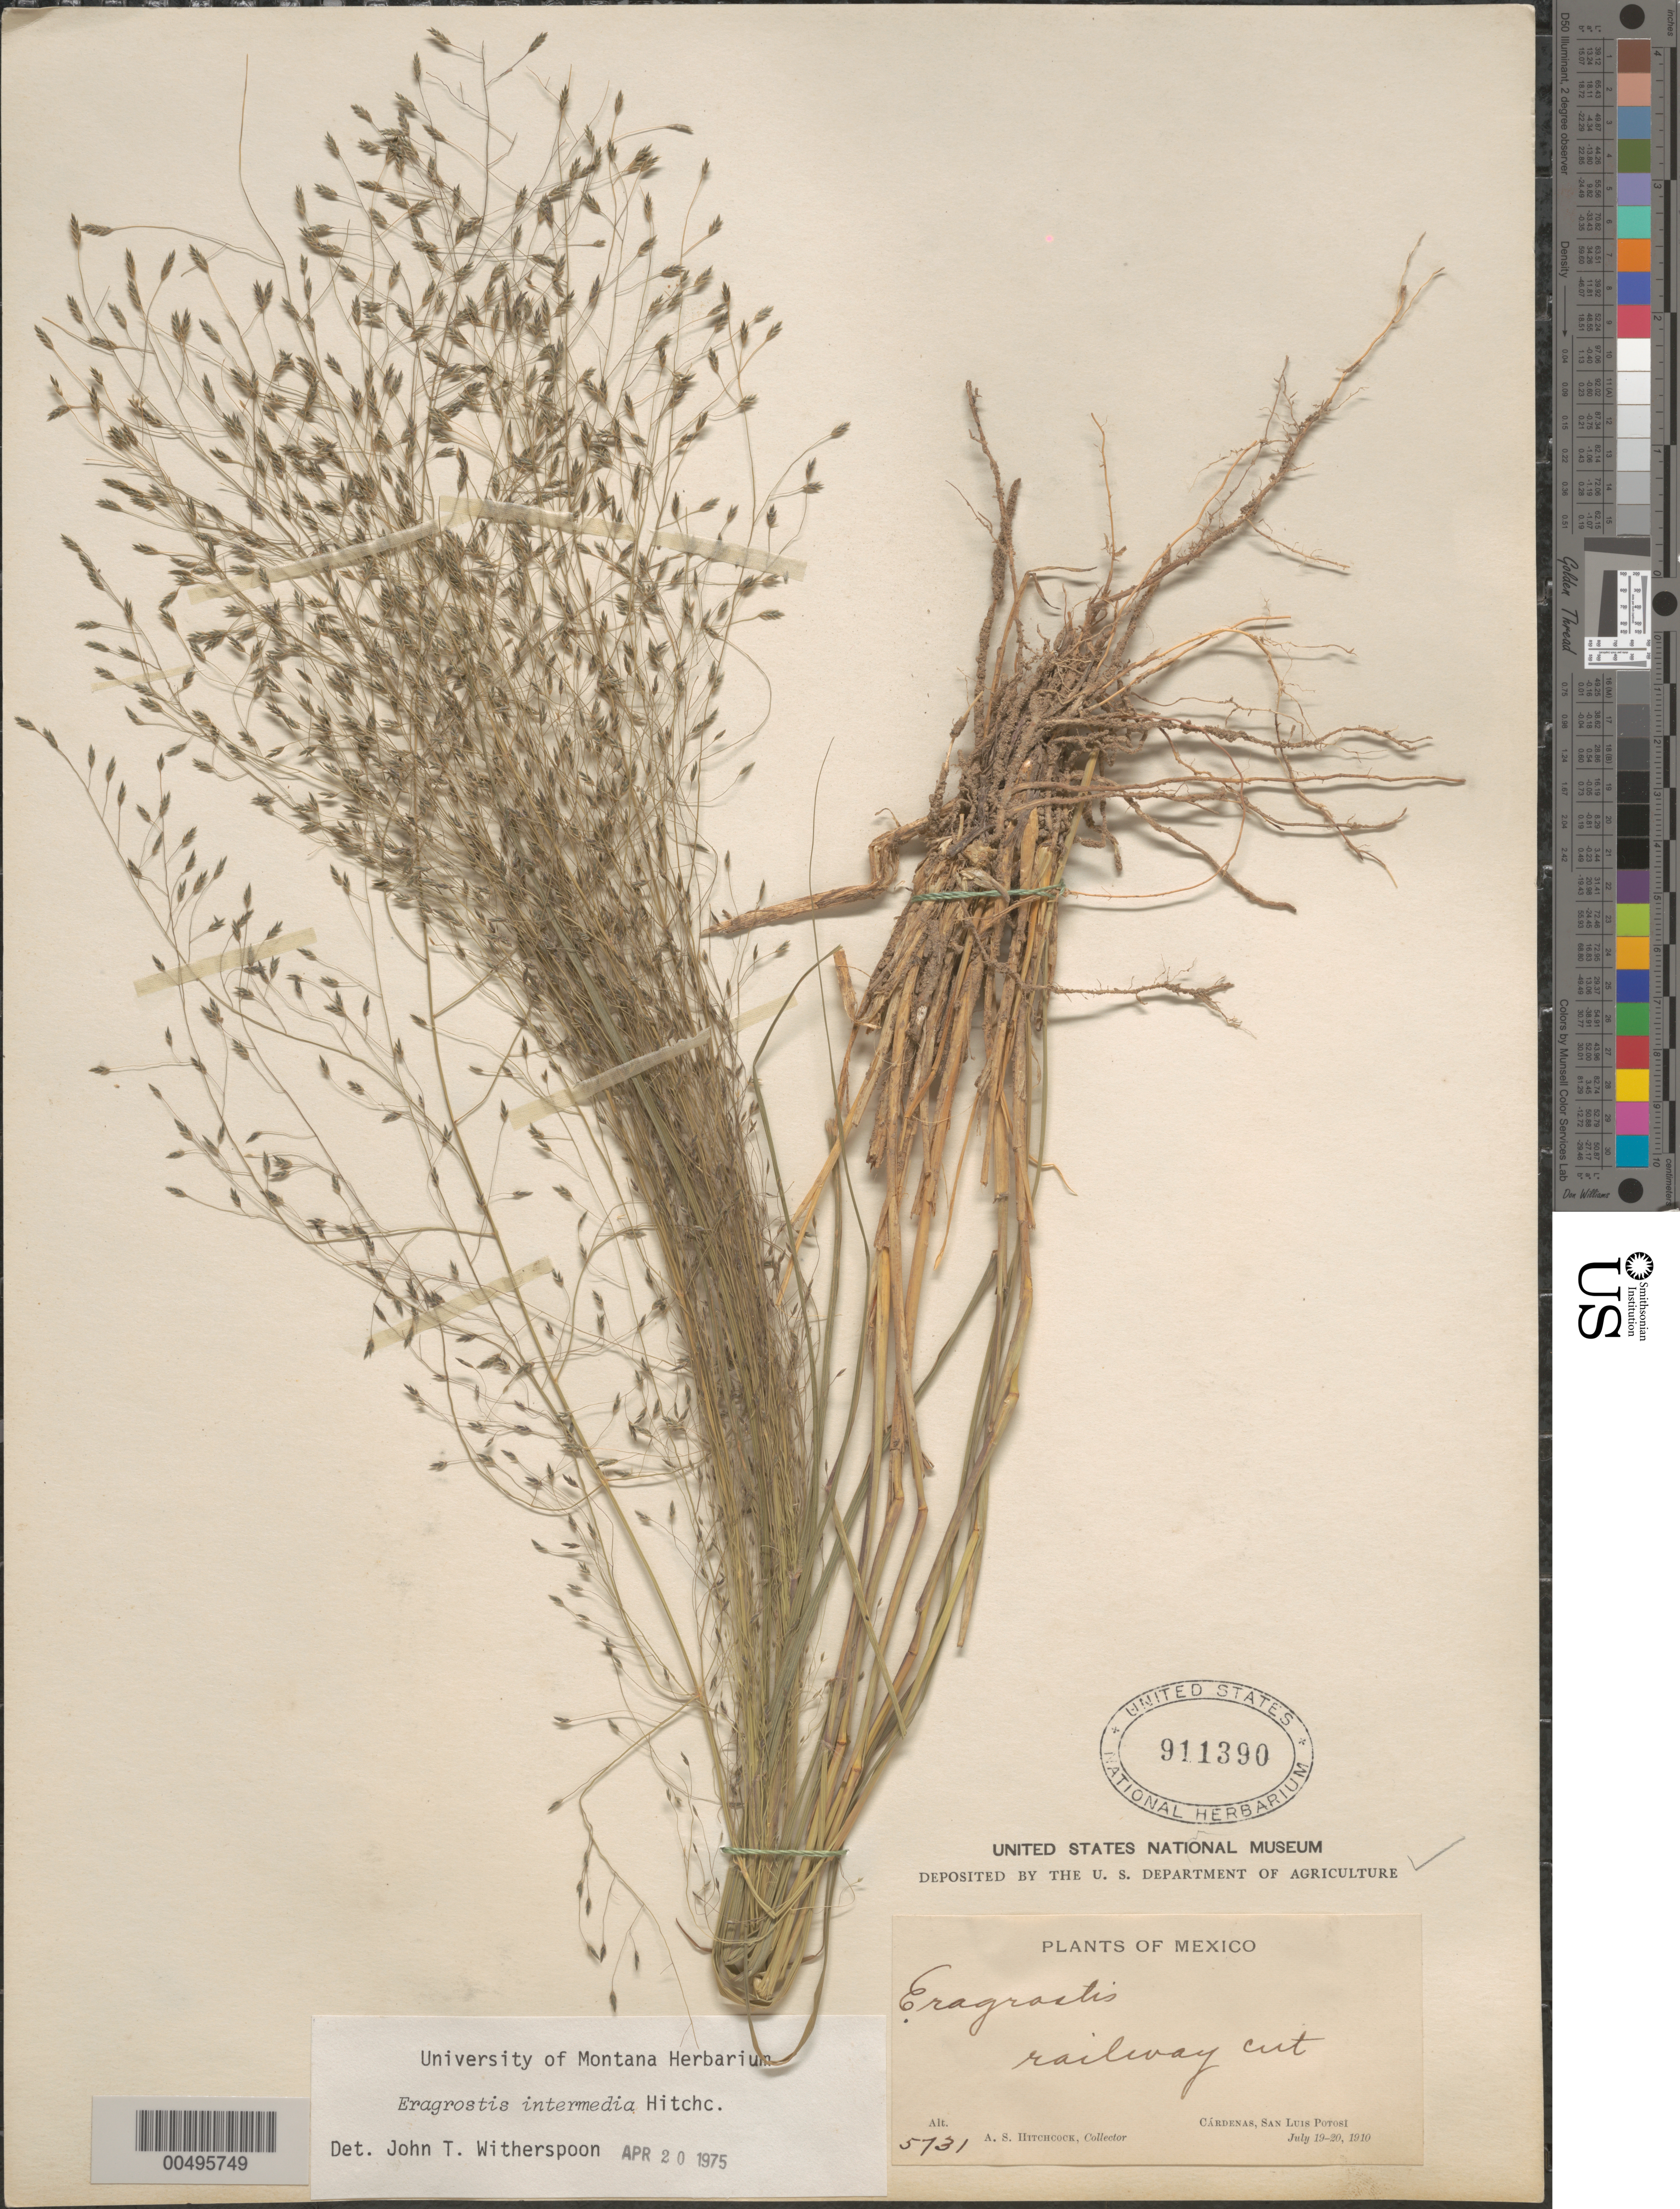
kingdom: Plantae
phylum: Tracheophyta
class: Liliopsida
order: Poales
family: Poaceae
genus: Eragrostis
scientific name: Eragrostis intermedia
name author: Hitchc.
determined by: Witherspoon, John T.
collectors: A. S. Hitchcock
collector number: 5731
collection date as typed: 19 Jul 1910 to 20 Jul 1910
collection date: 1910-07-19/1910-07-20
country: Mexico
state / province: San Luis Potosi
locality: Cárdenas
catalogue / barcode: US 911390